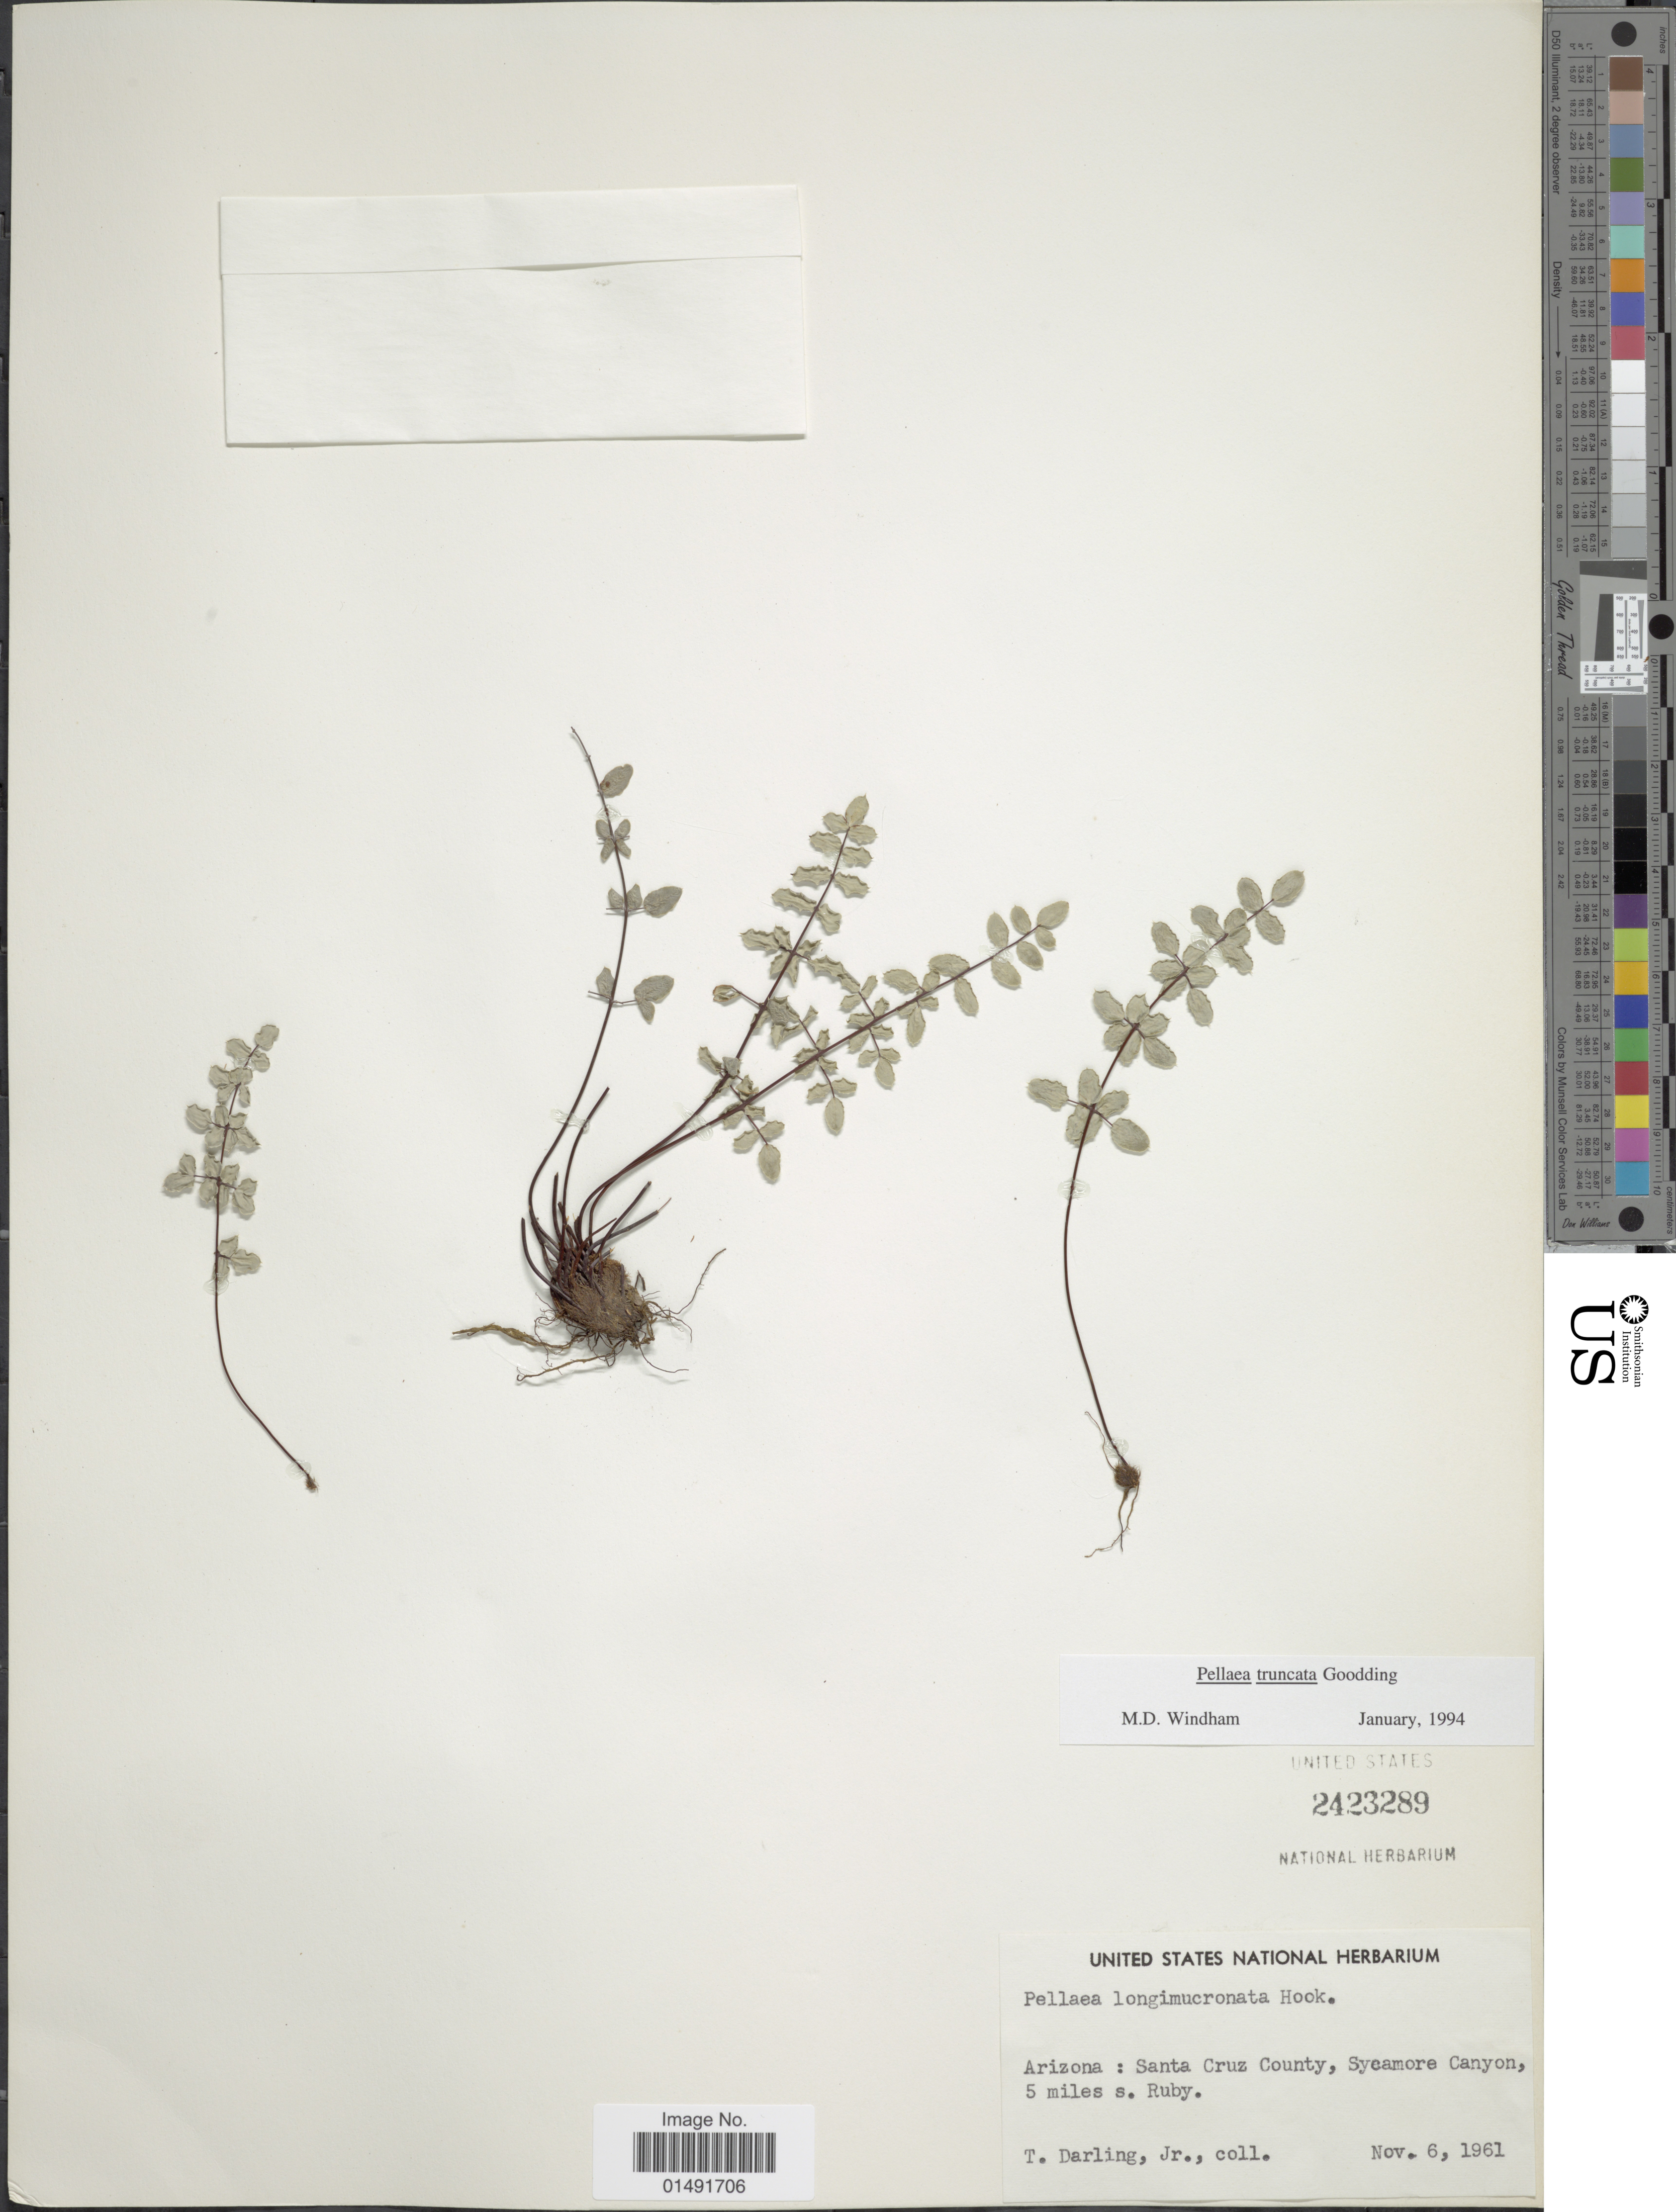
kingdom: Plantae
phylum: Tracheophyta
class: Polypodiopsida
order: Polypodiales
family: Pteridaceae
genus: Pellaea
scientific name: Pellaea truncata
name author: Goodd.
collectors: T. Darling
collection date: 1961-11-06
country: United States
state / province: Arizona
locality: Santa Cruz County, Syeamore Canyon, 5 miles s. Ruby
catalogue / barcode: US 2423289